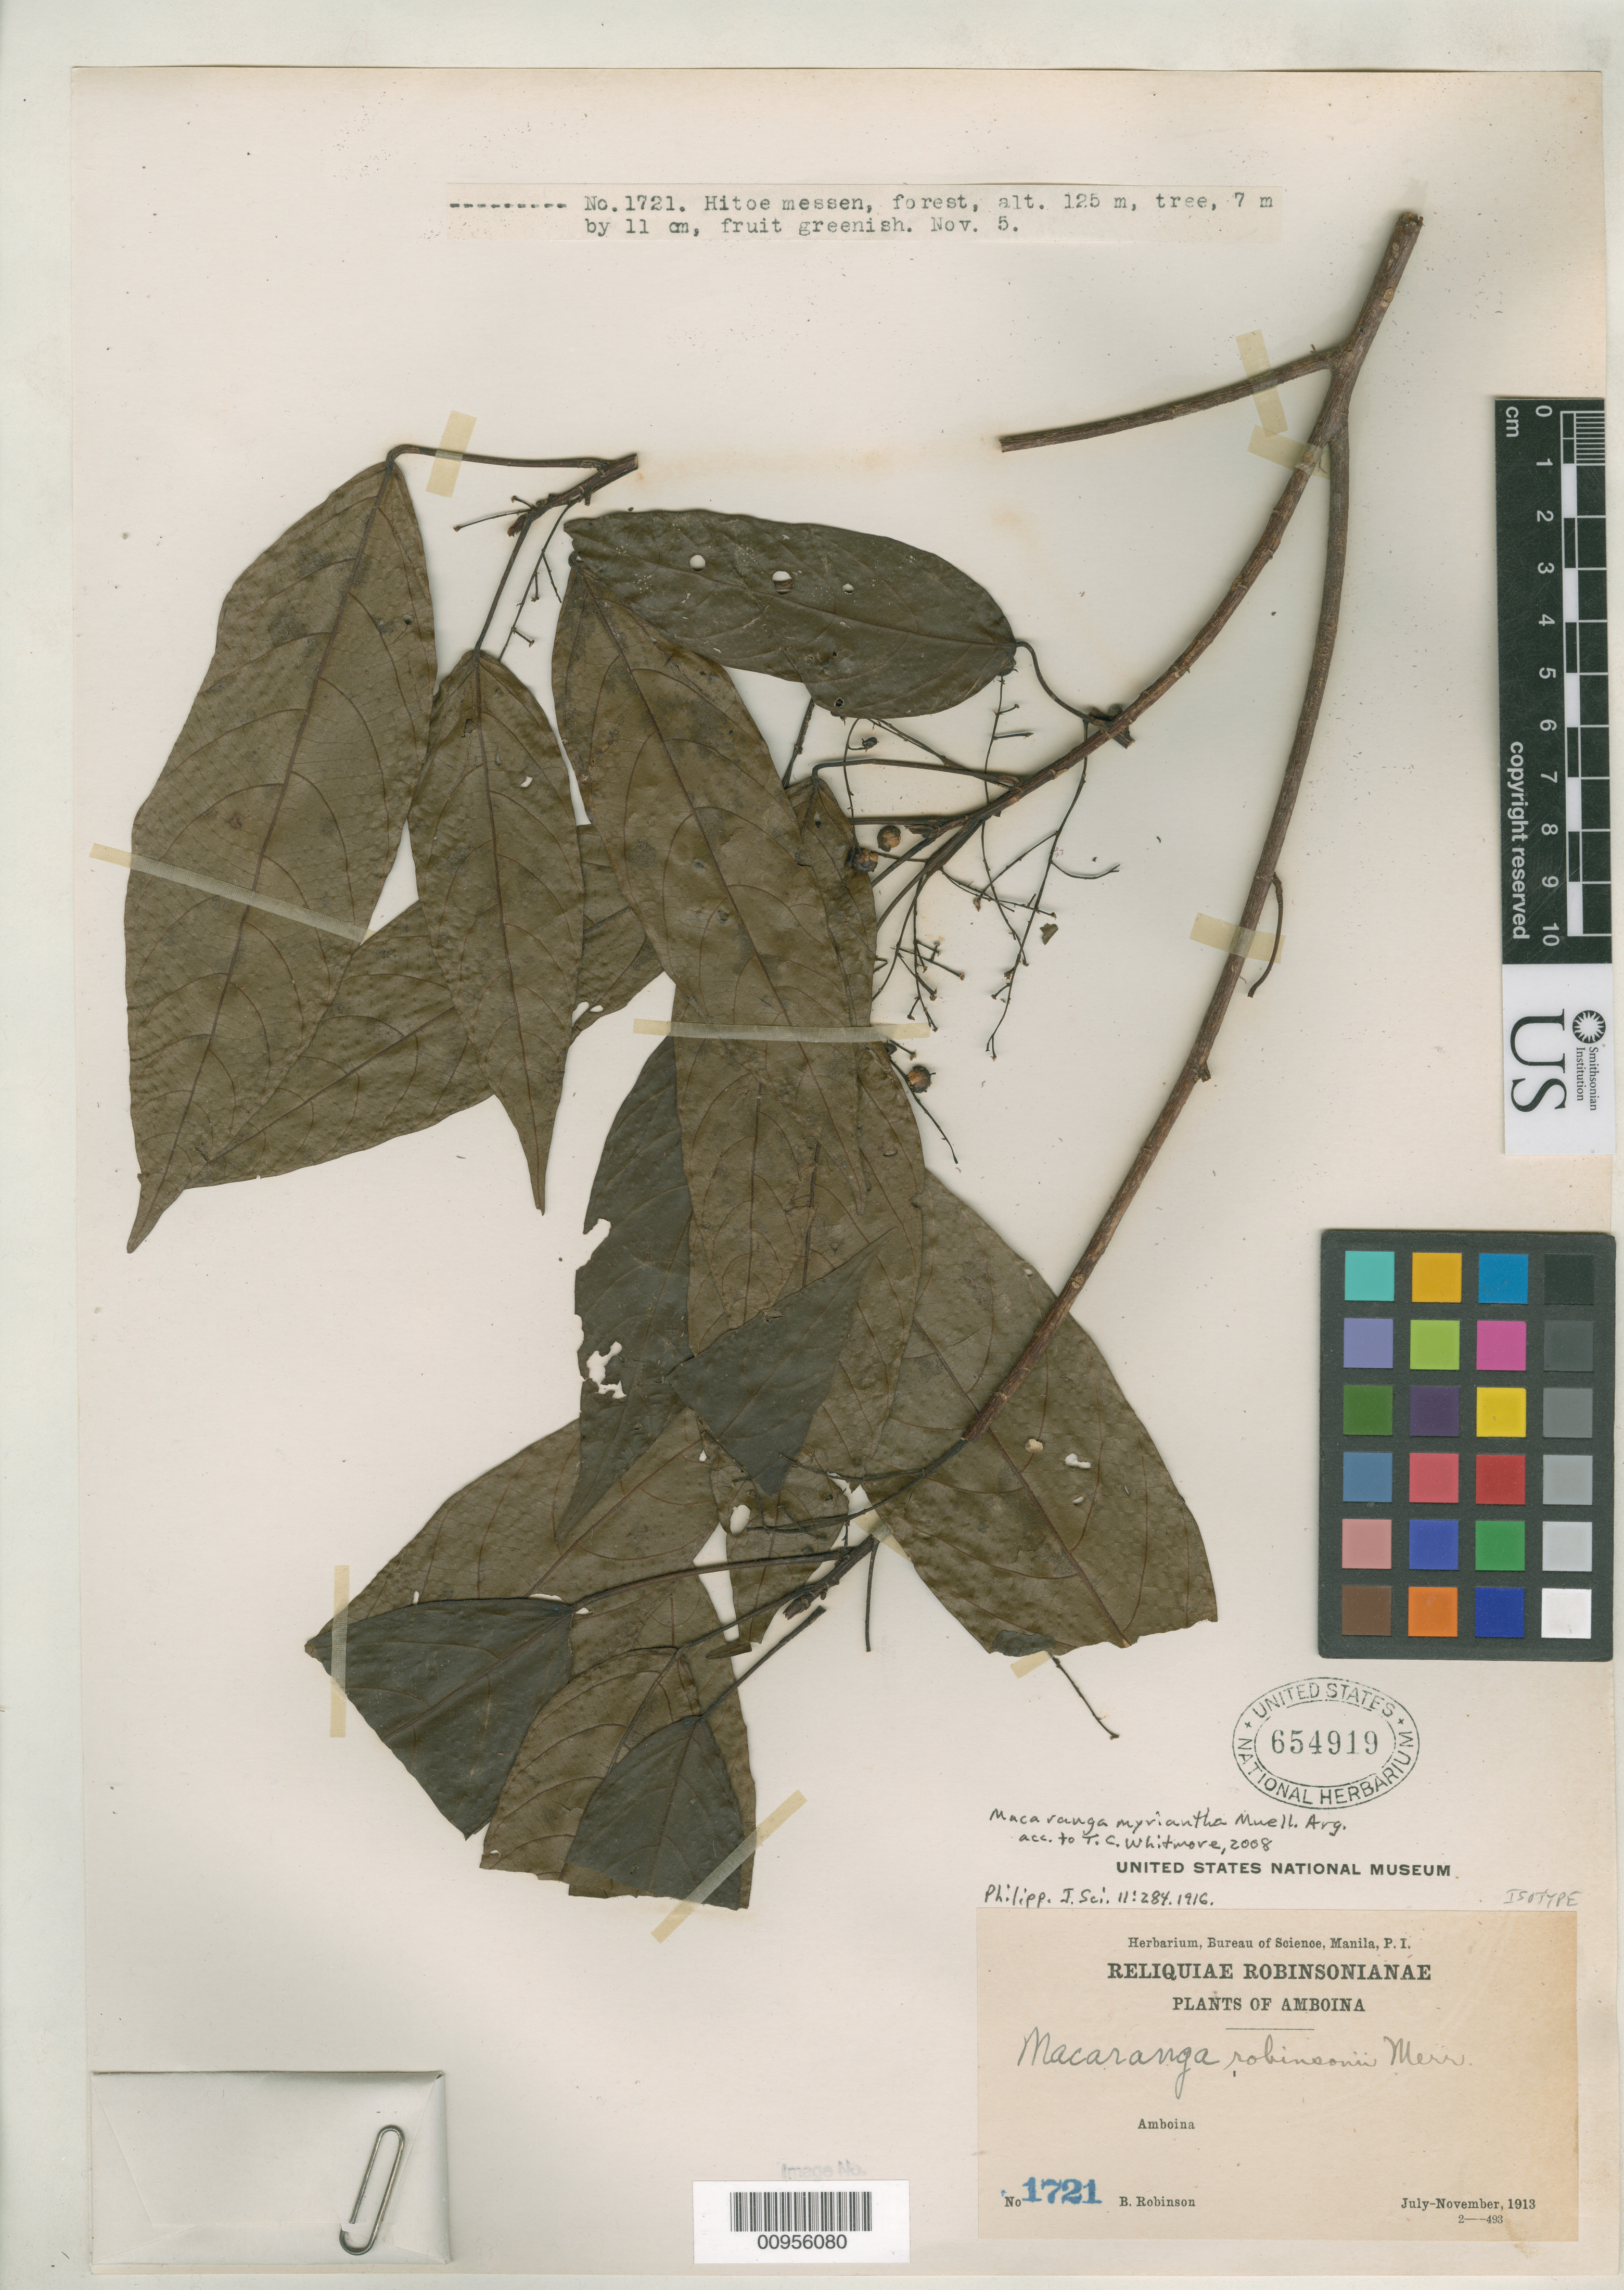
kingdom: Plantae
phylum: Tracheophyta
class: Magnoliopsida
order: Malpighiales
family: Euphorbiaceae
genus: Macaranga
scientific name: Macaranga robinsonii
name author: Merr.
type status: Isotype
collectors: B. Robinson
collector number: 1721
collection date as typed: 05 Nov 1913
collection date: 1913-11-05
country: Indonesia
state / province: Maluku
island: Amboina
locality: Amboina, Hito messen.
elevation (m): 125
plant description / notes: Currently accepted name as cited by Whitmore, 2008.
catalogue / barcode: US 654919